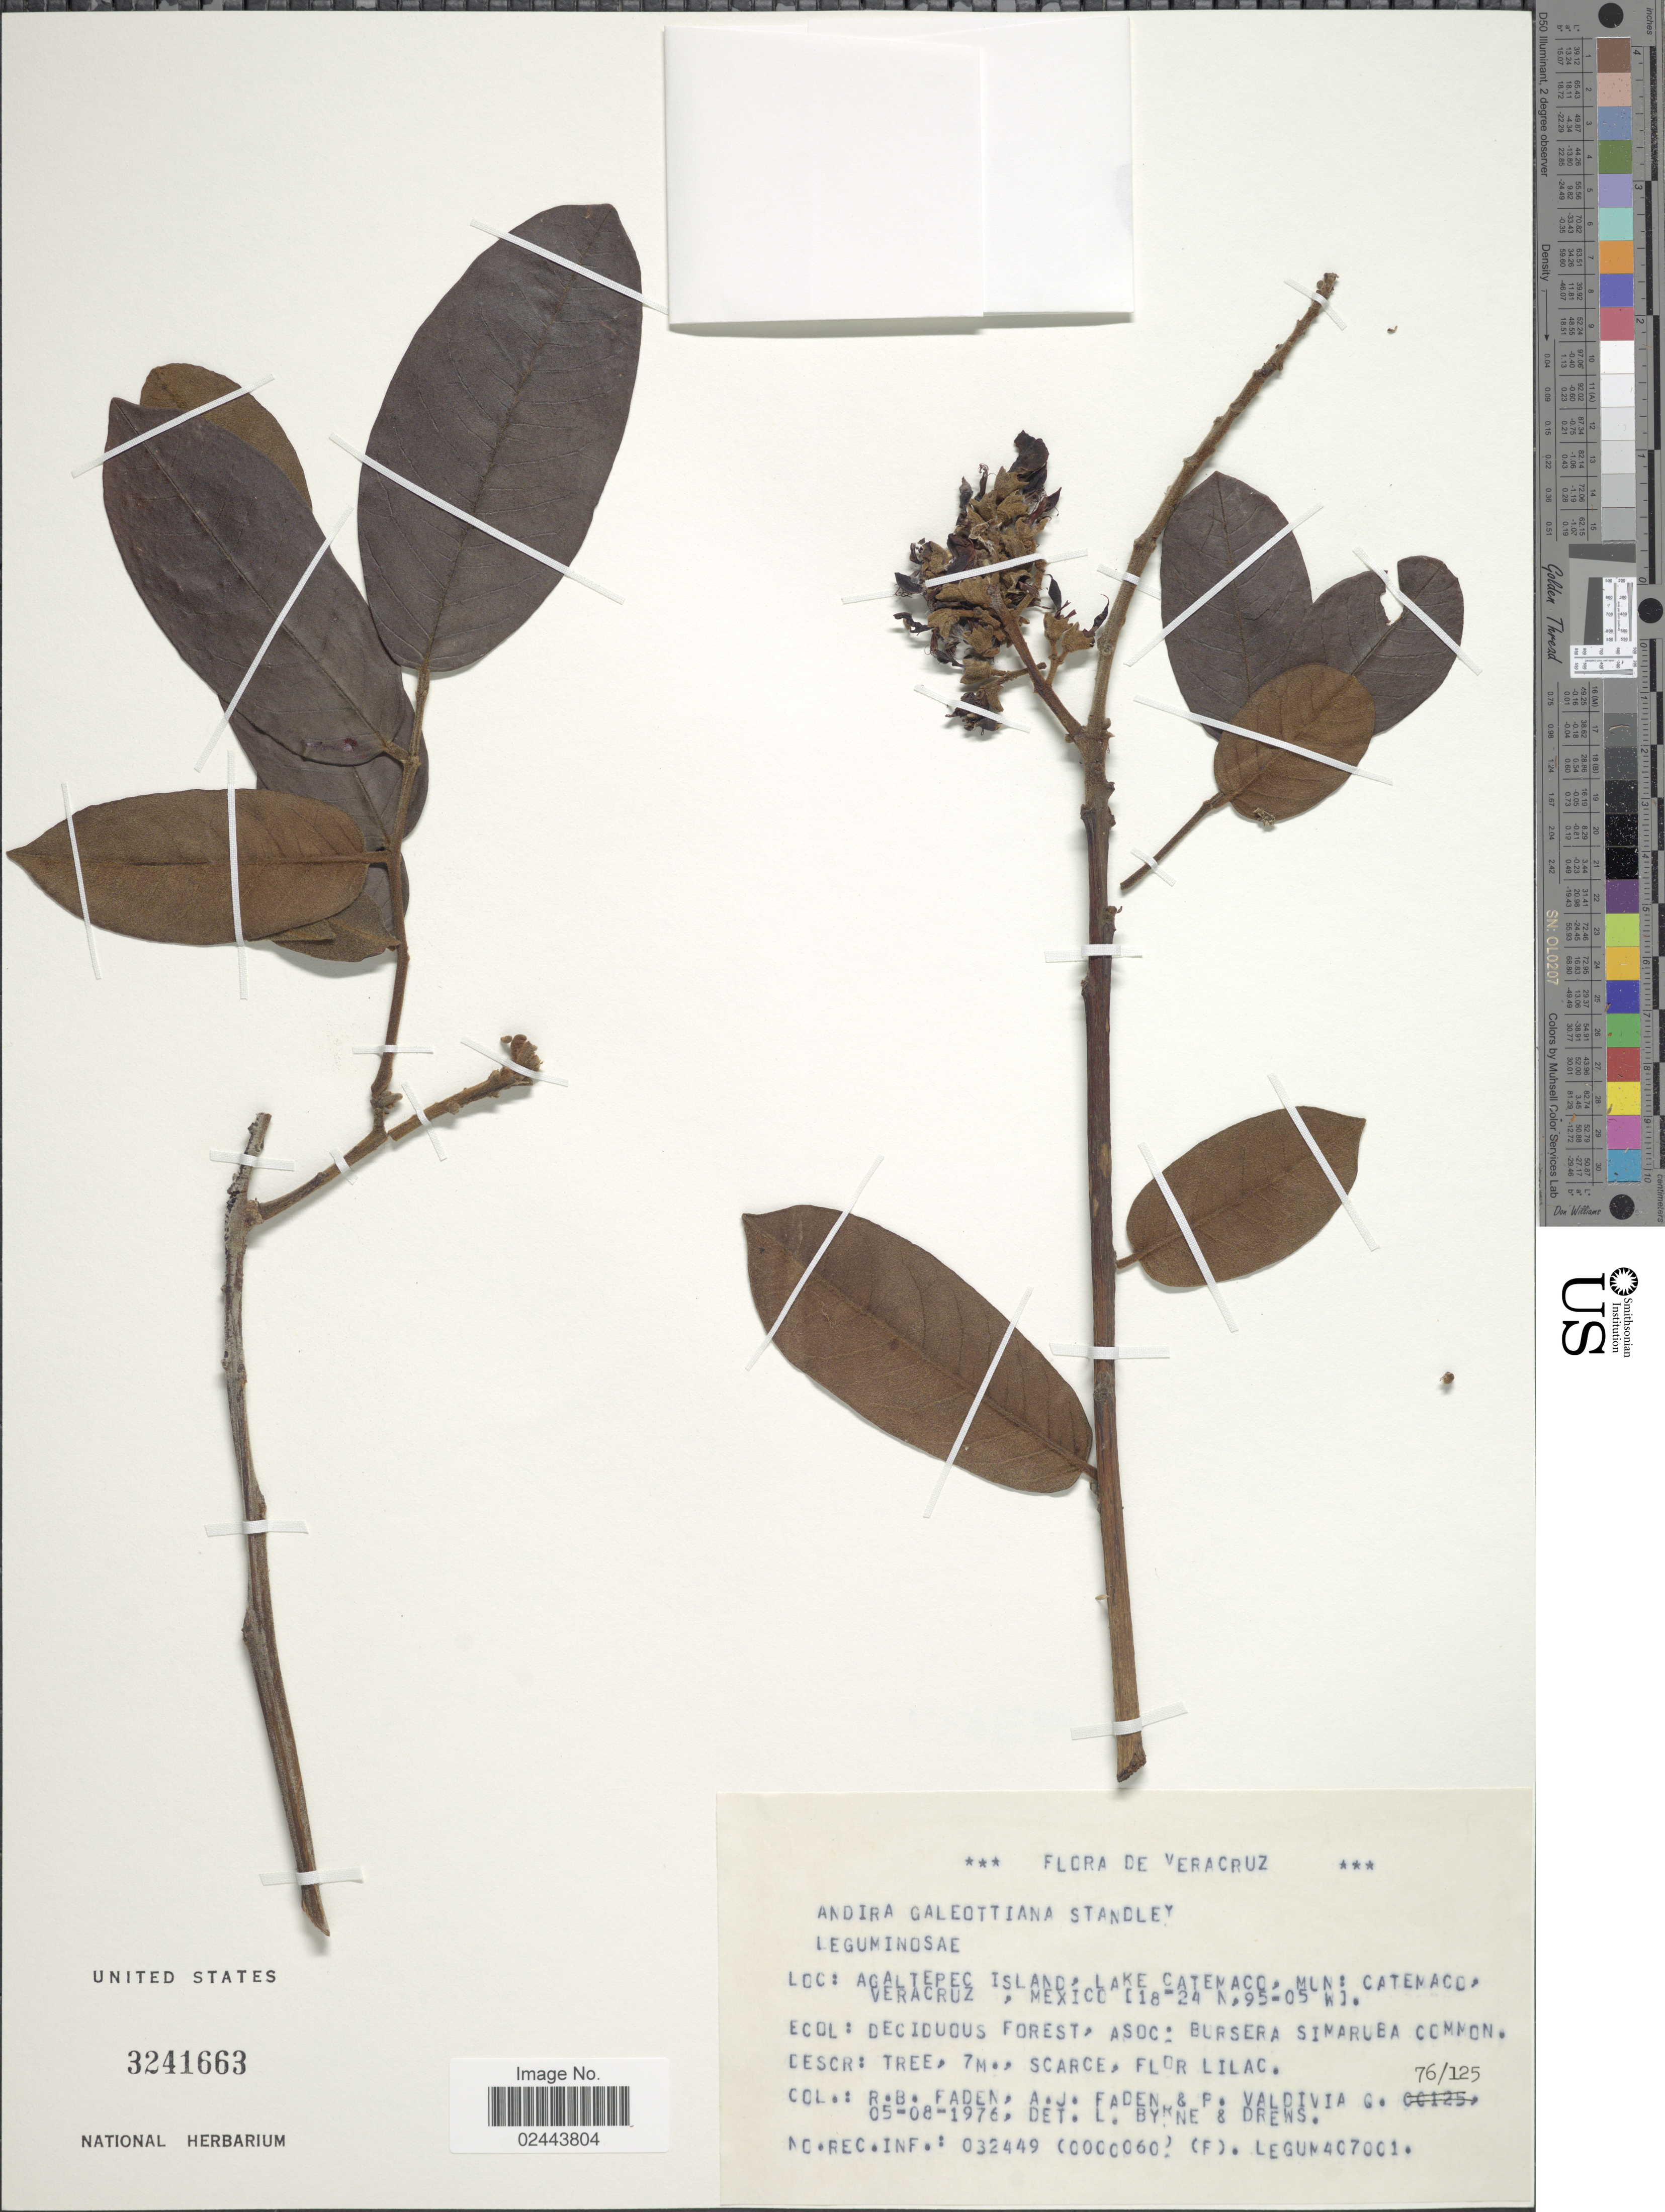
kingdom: Plantae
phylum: Tracheophyta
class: Magnoliopsida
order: Fabales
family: Fabaceae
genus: Andira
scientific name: Andira galeottiana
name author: Standl.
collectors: R. B. Faden, A. J. Faden & P. Valdivia Q.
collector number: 76/125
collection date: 1976-08-05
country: Mexico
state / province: Veracruz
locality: Veracruz, Agaltepec Island, Lake Catemaco, Mun.: Catemaco.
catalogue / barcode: US 3241663